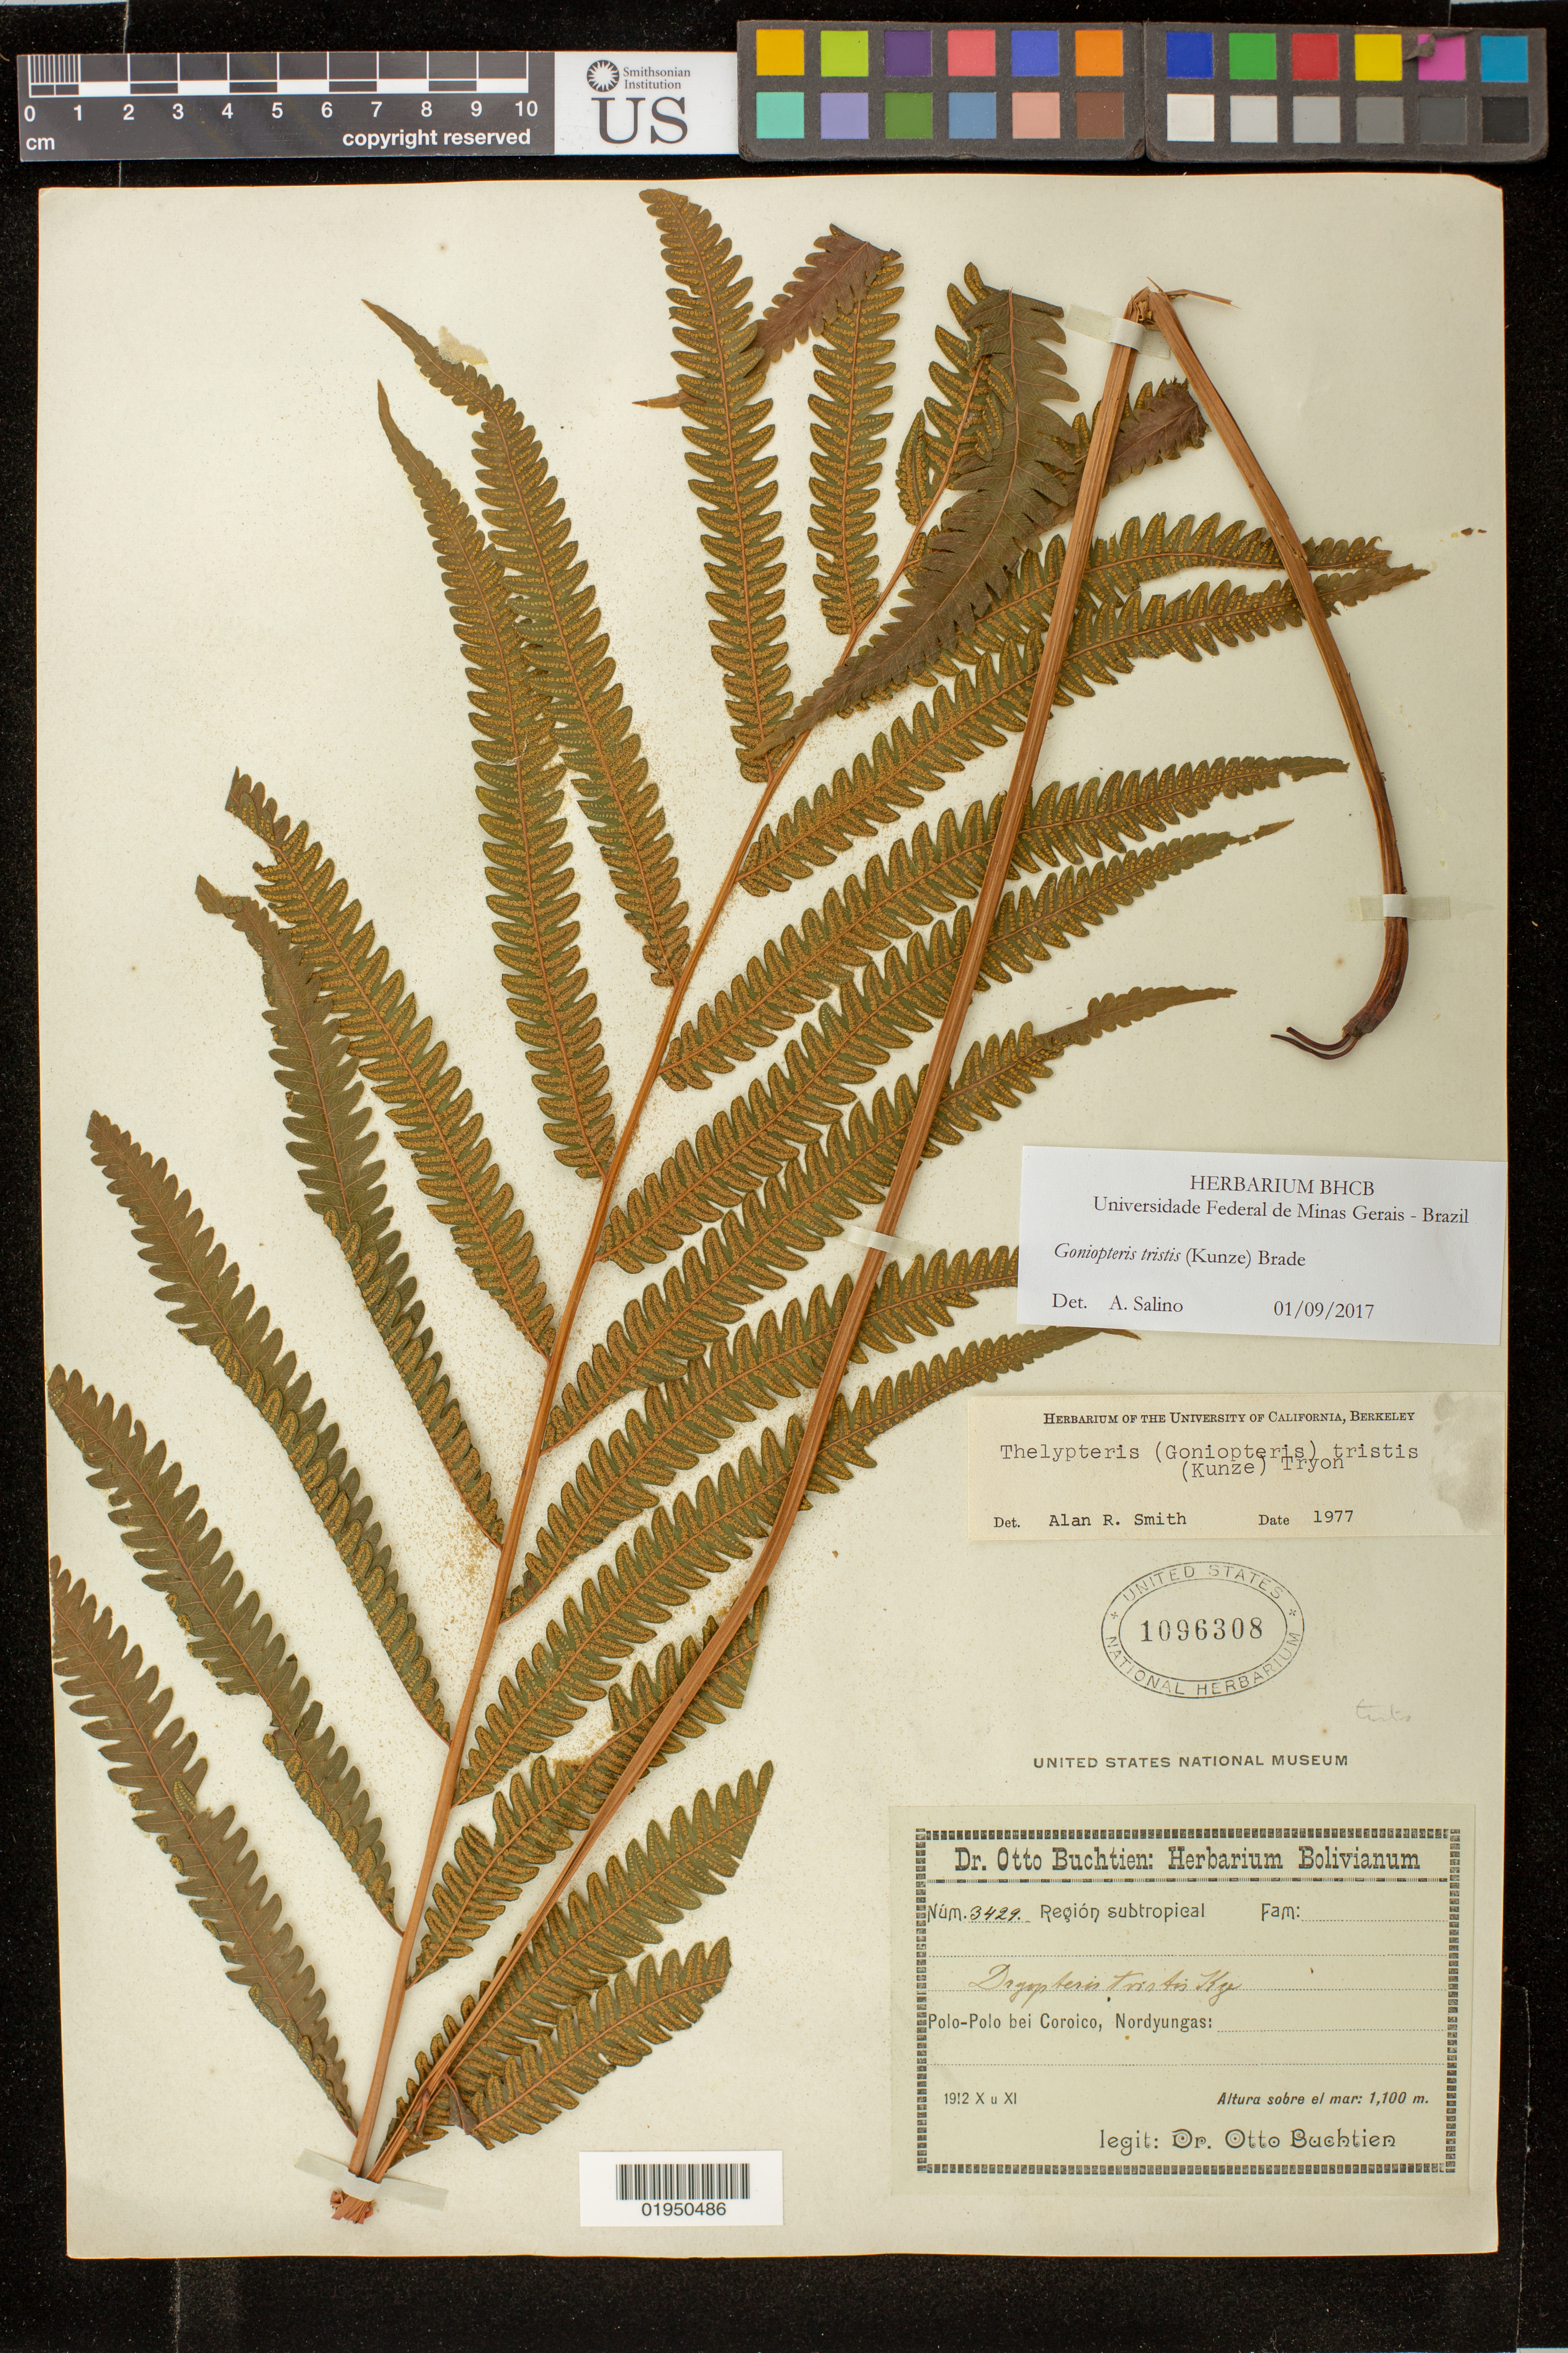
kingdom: Plantae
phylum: Tracheophyta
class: Polypodiopsida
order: Polypodiales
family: Thelypteridaceae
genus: Goniopteris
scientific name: Goniopteris tristis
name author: (Kuntze) Brade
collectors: O. Buchtien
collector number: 3429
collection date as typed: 19!2 X u XI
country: Bolivia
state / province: La Paz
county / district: Nor Yungas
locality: Polo-Polo bei Coroico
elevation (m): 1100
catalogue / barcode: US 1096308